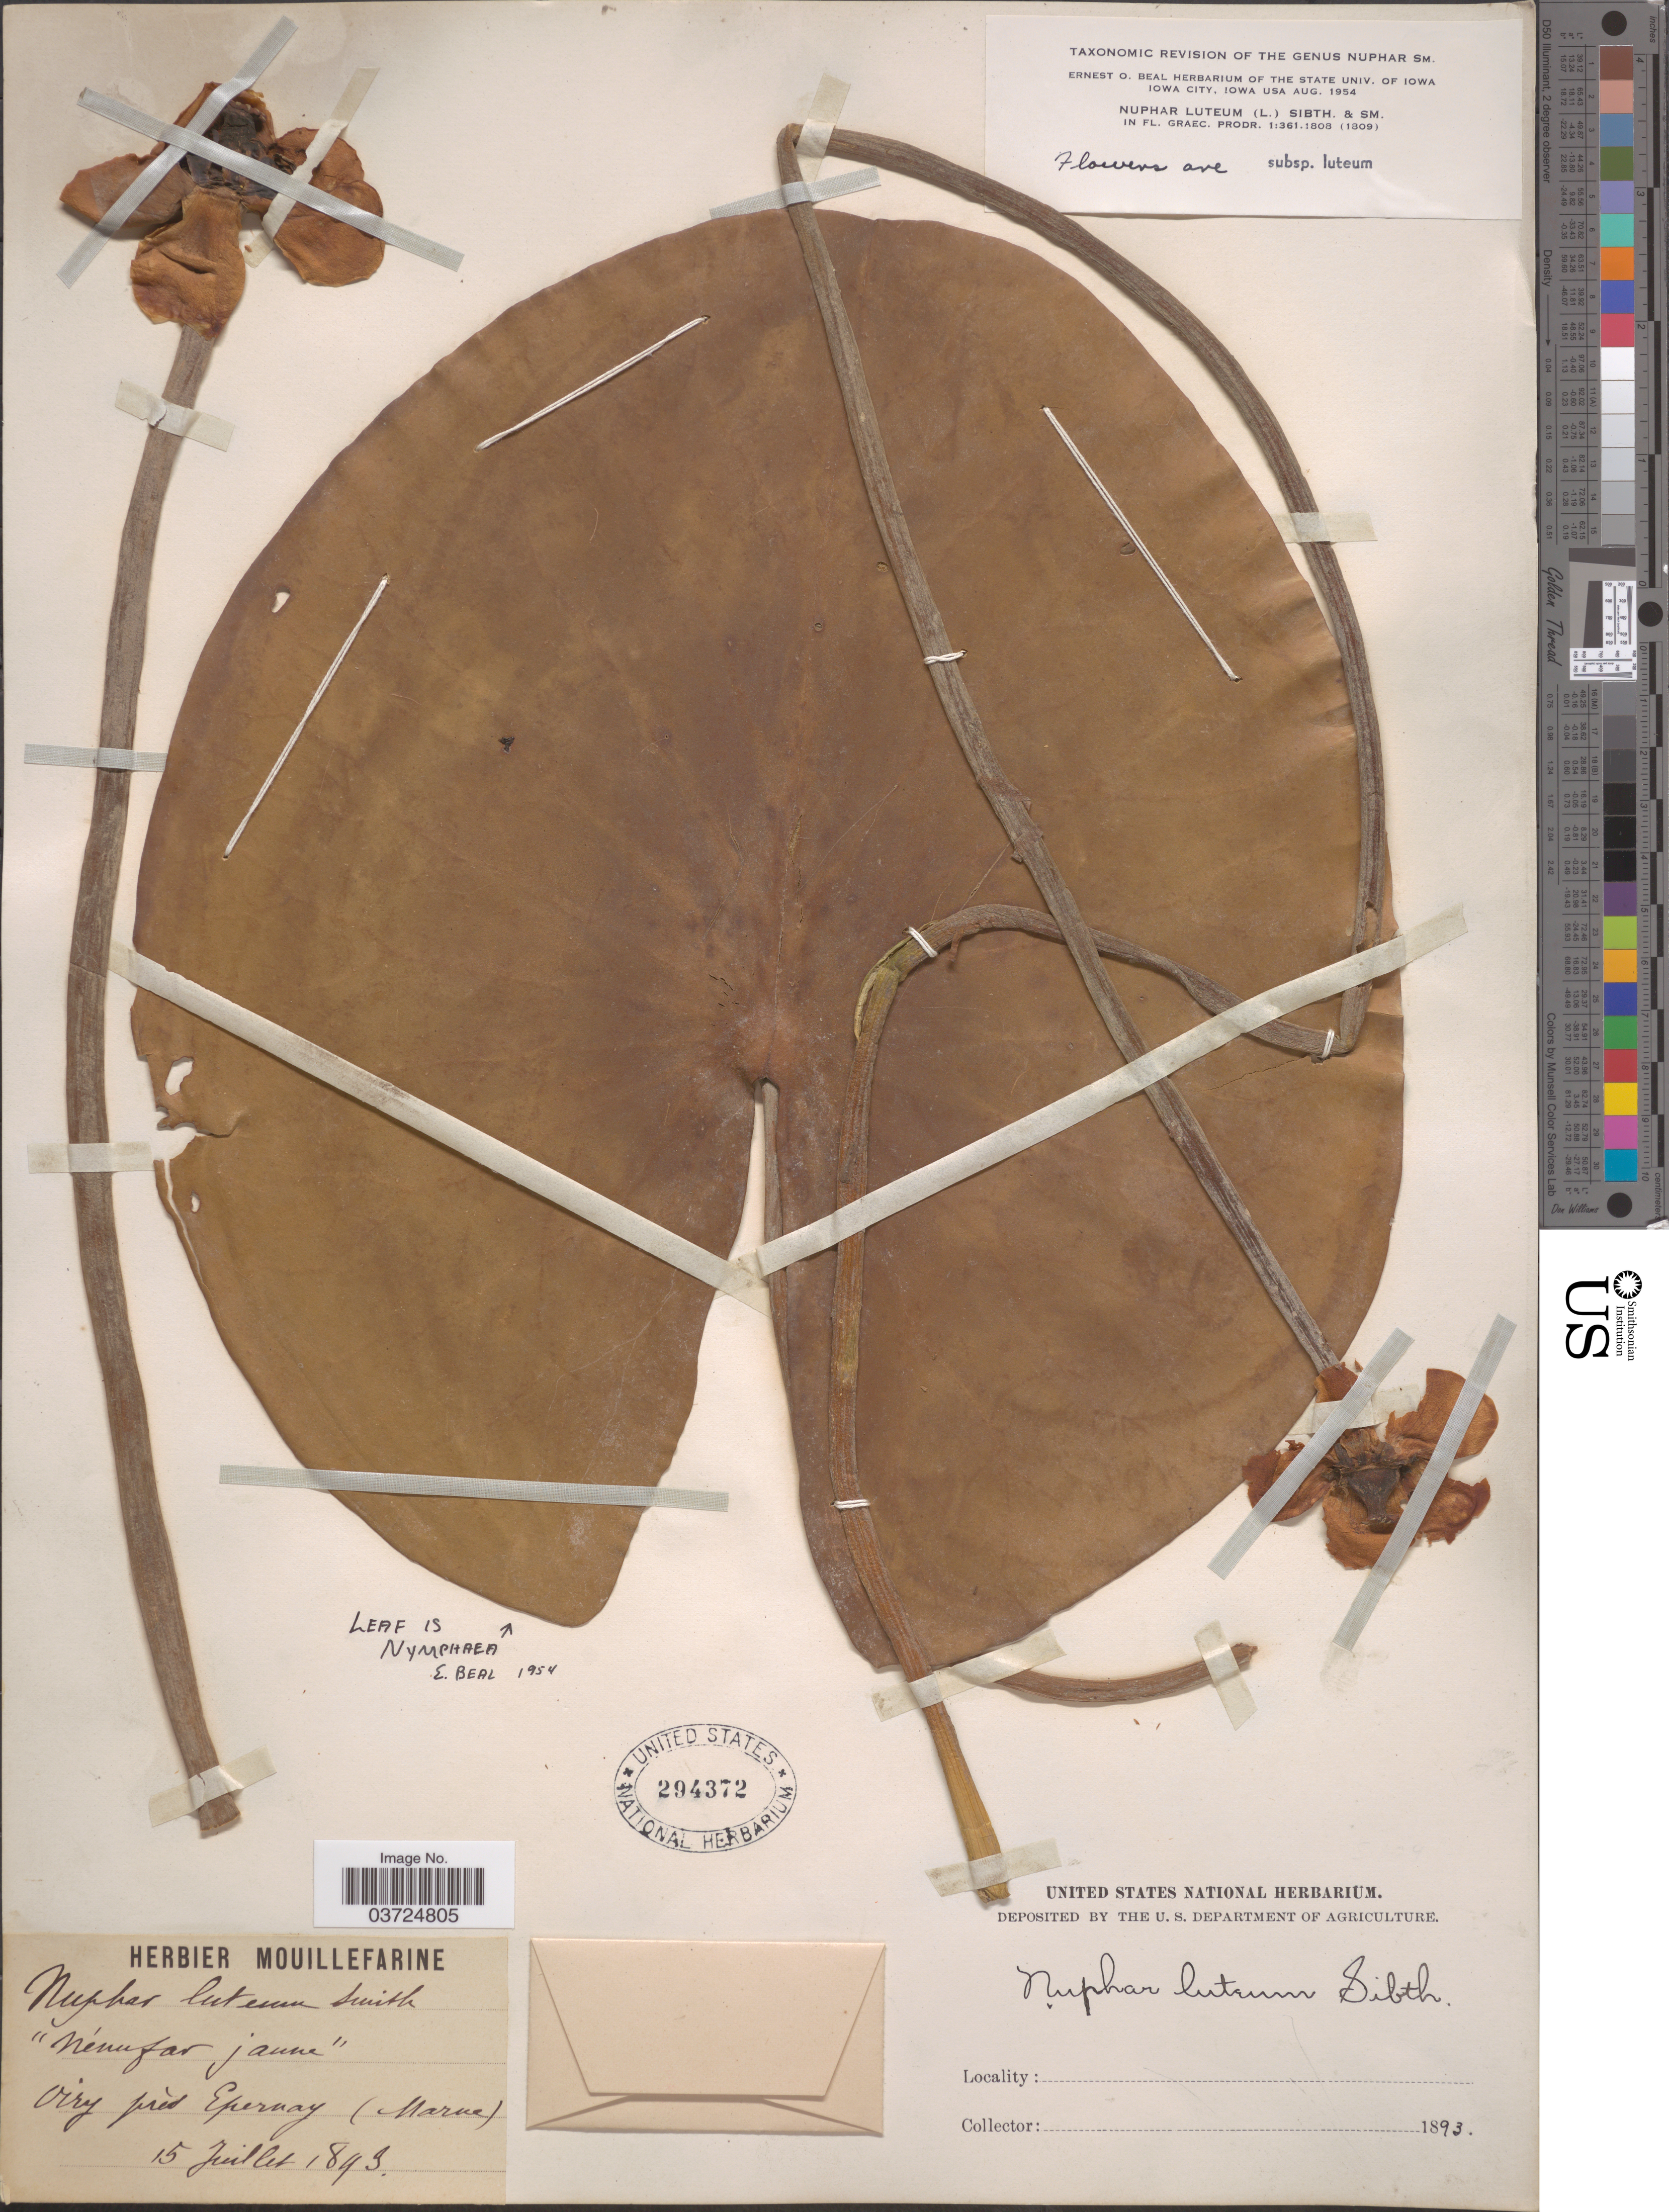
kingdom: Plantae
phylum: Tracheophyta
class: Magnoliopsida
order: Nymphaeales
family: Nymphaeaceae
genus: Nuphar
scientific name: Nuphar lutea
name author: (L.) Sm.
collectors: ex herb. Mouillefarine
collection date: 1849-07-15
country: France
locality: Oiry près Epernay (Marne).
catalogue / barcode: US 294372